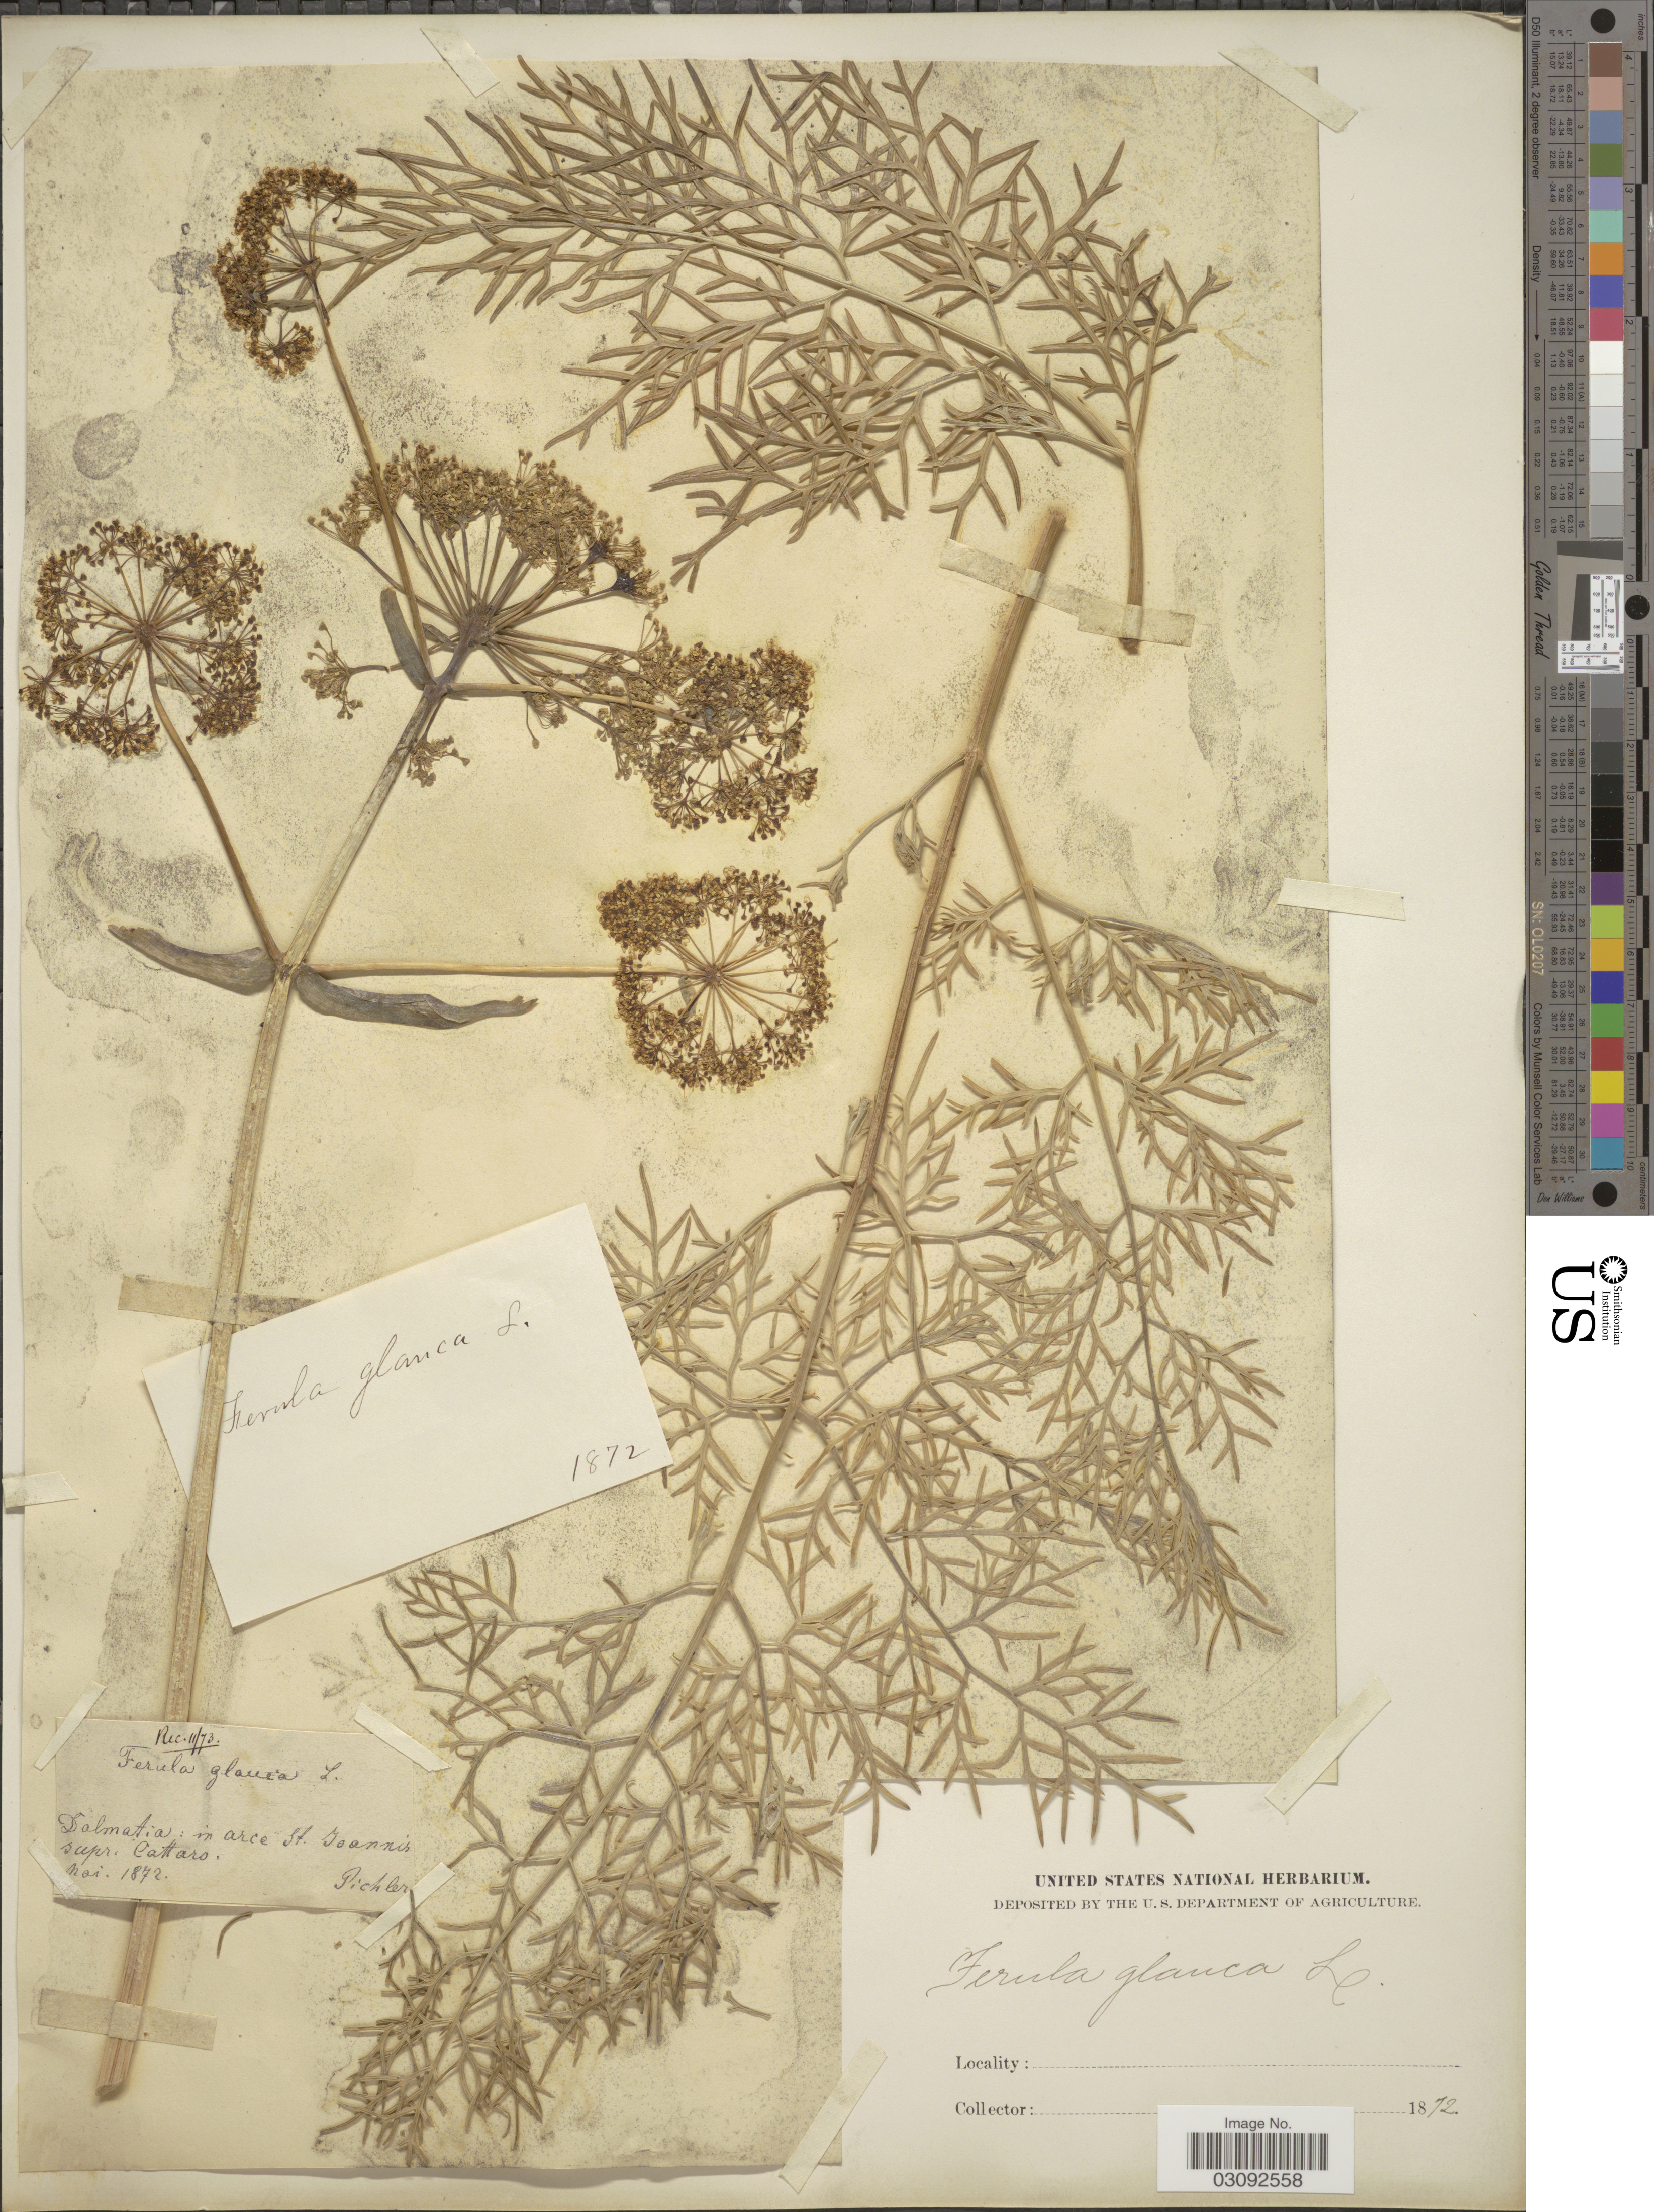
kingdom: Plantae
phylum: Tracheophyta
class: Magnoliopsida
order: Apiales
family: Apiaceae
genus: Ferula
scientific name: Ferula glauca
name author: L.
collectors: Pichler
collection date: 1872-05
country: Croatia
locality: Dalmatia: in arce St. Joannis supr. Cattaro.